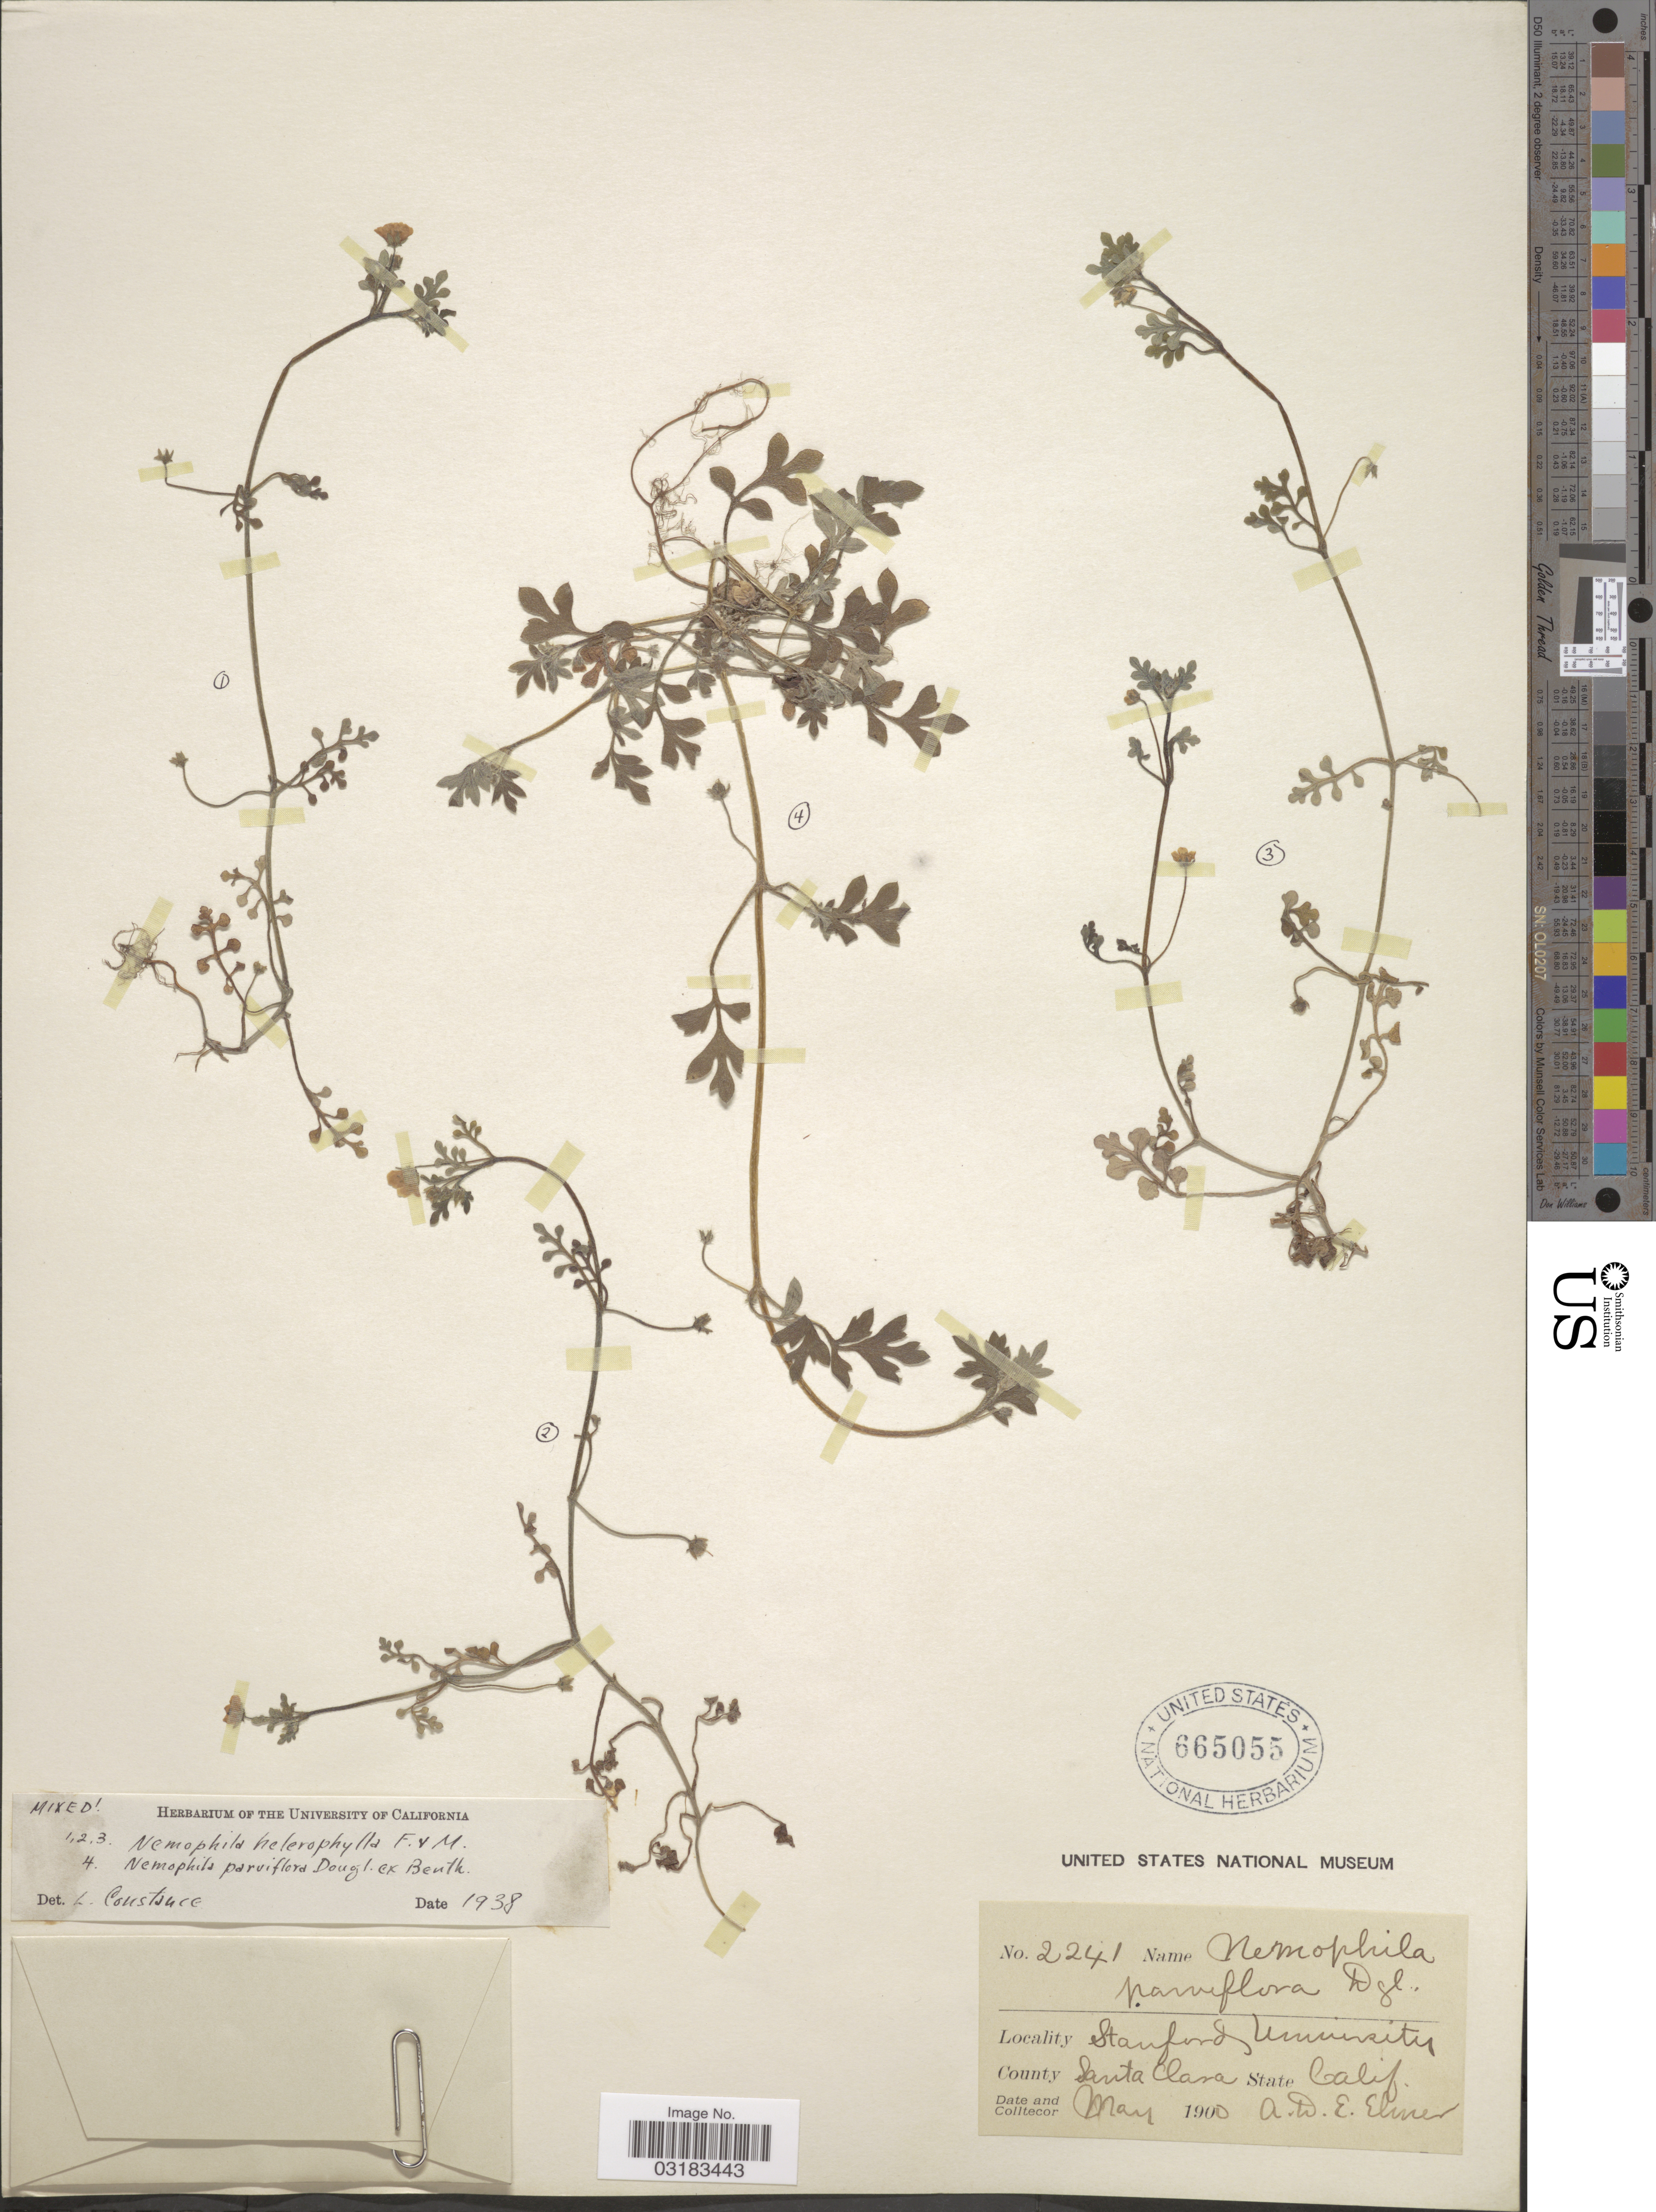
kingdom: Plantae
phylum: Tracheophyta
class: Magnoliopsida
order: Boraginales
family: Hydrophyllaceae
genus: Nemophila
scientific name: Nemophila heterophylla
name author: Fisch. & C.A. Mey.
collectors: A. D. E. Elmer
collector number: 2241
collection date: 1900-05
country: United States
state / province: California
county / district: Santa Clara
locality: Stanford University. County Santa Clara.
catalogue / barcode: US 665055